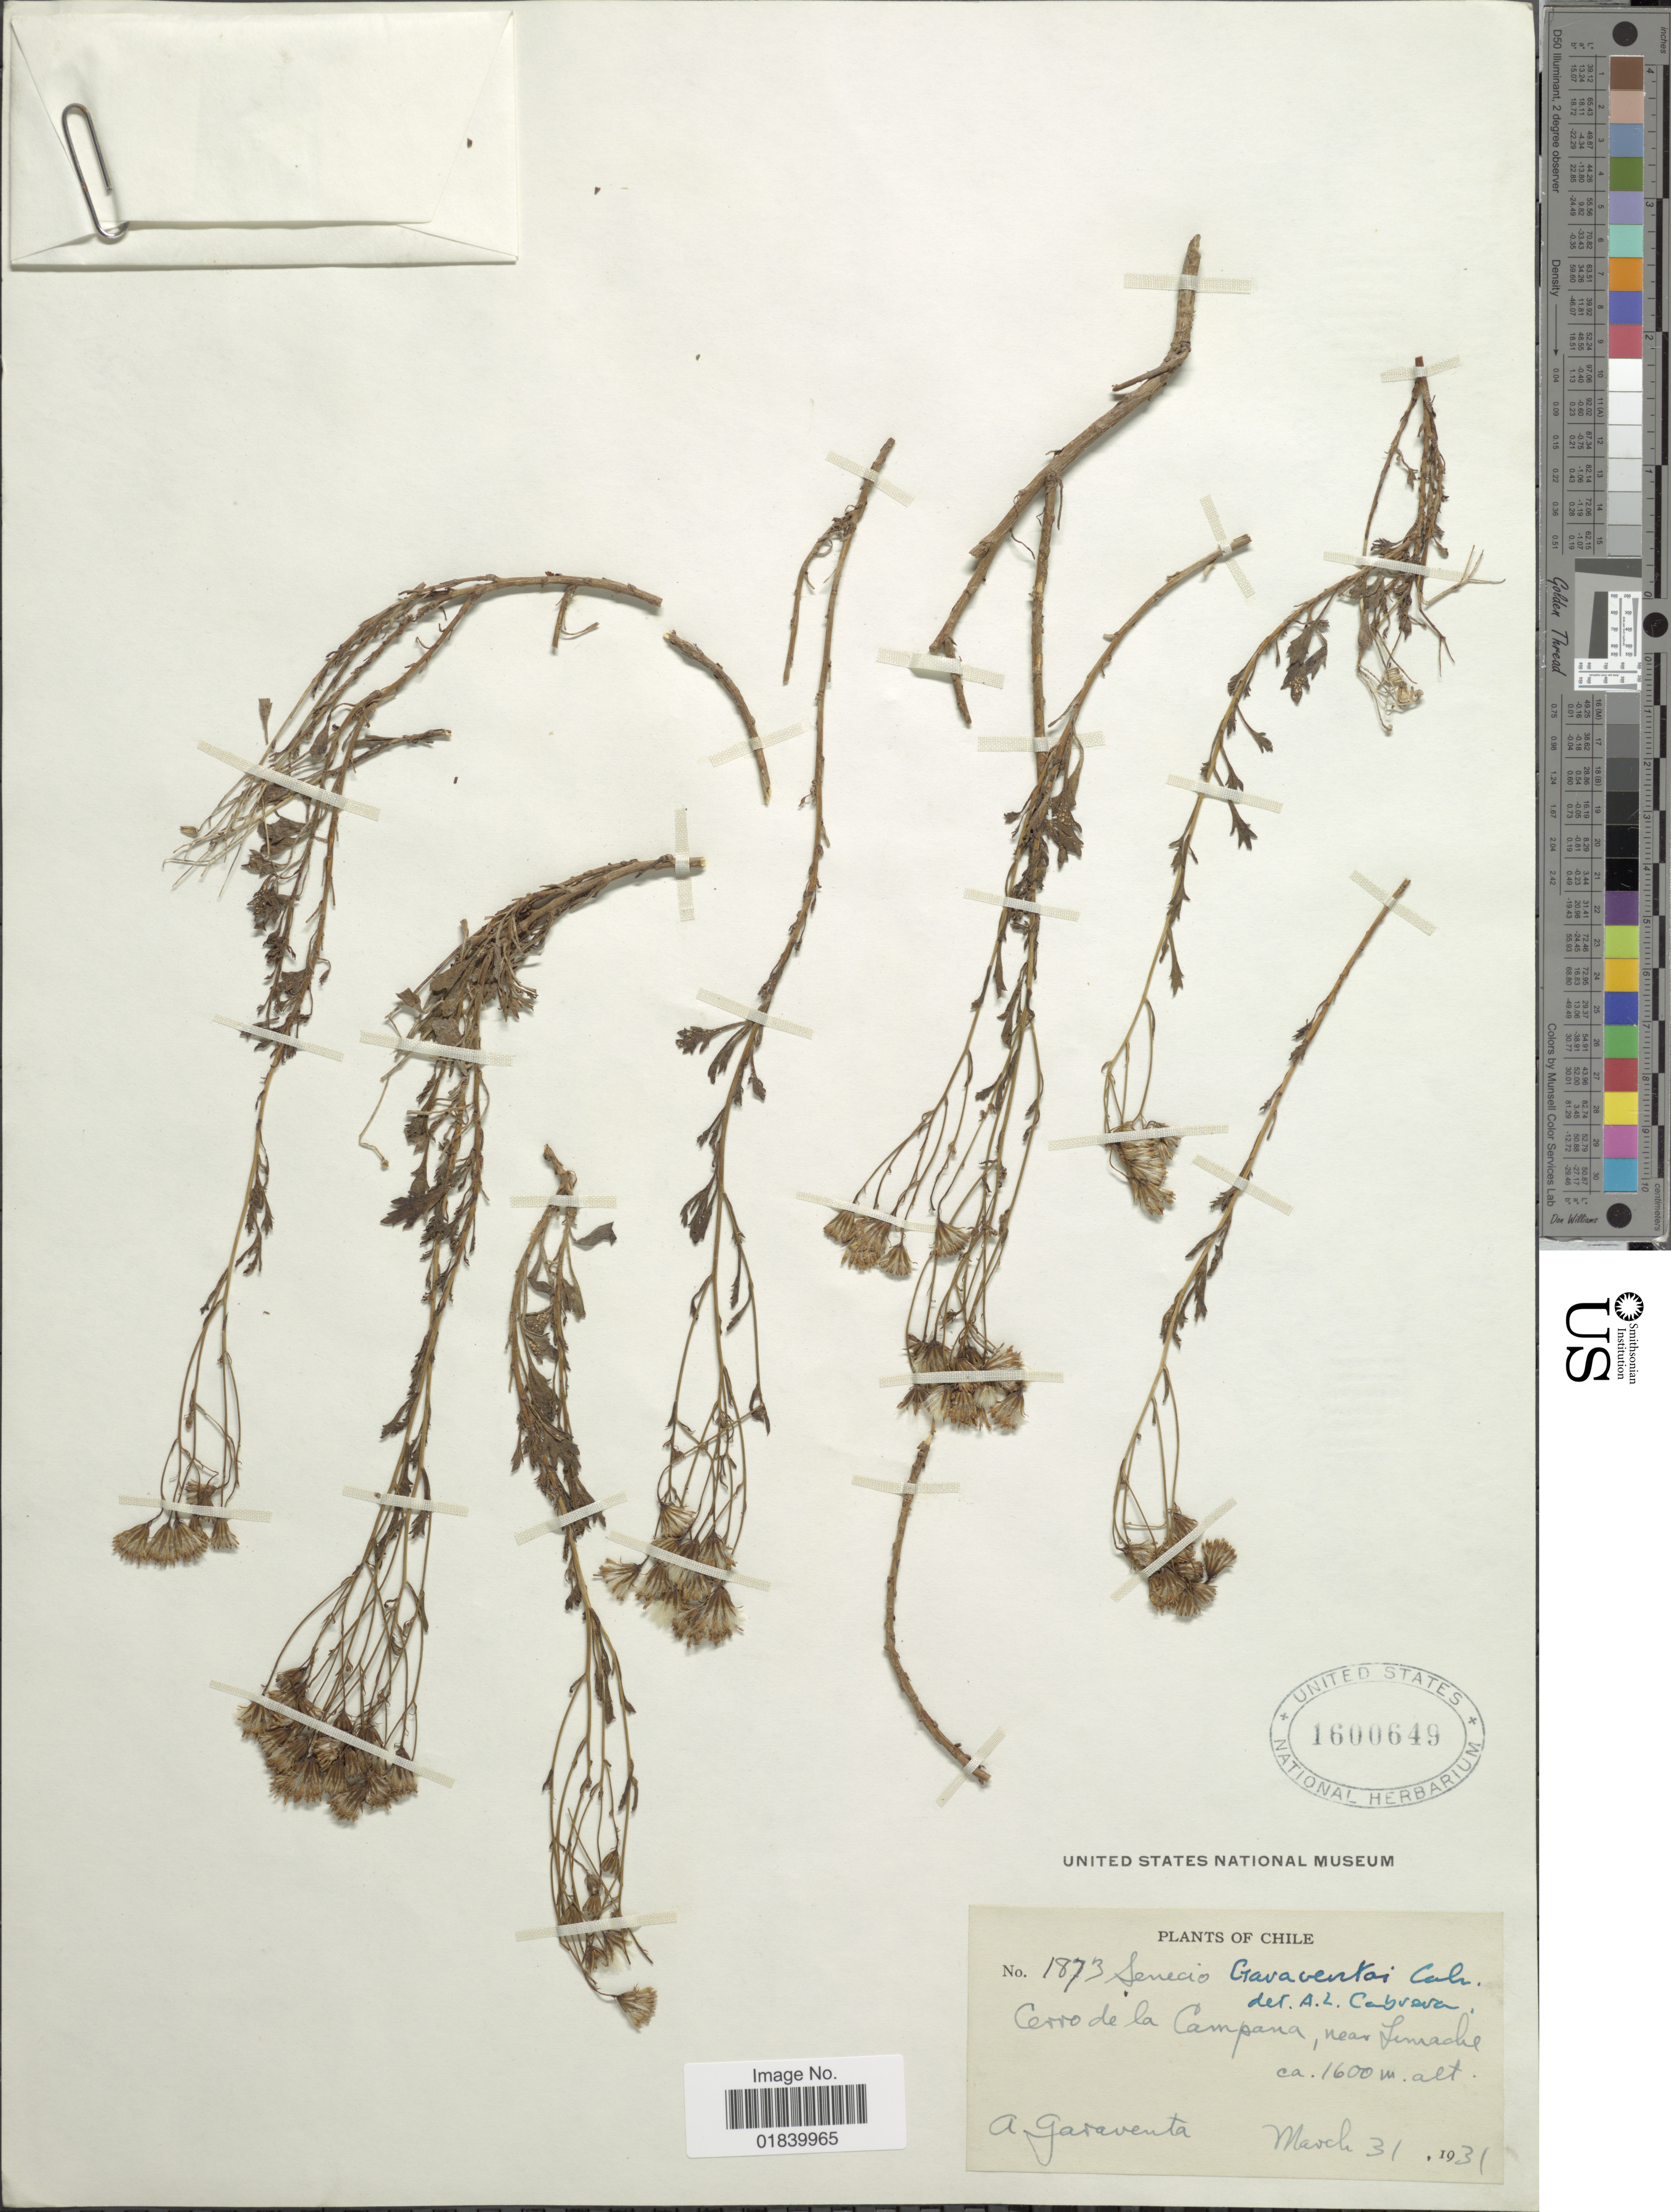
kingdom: Plantae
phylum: Tracheophyta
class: Magnoliopsida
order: Asterales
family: Asteraceae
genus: Senecio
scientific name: Senecio garaventai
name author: Cabrera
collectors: A. Garaventa H.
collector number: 1873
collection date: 1931-03-31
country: Chile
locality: Cerro de la Campana, near Limache.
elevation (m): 1600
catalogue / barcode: US 1600649